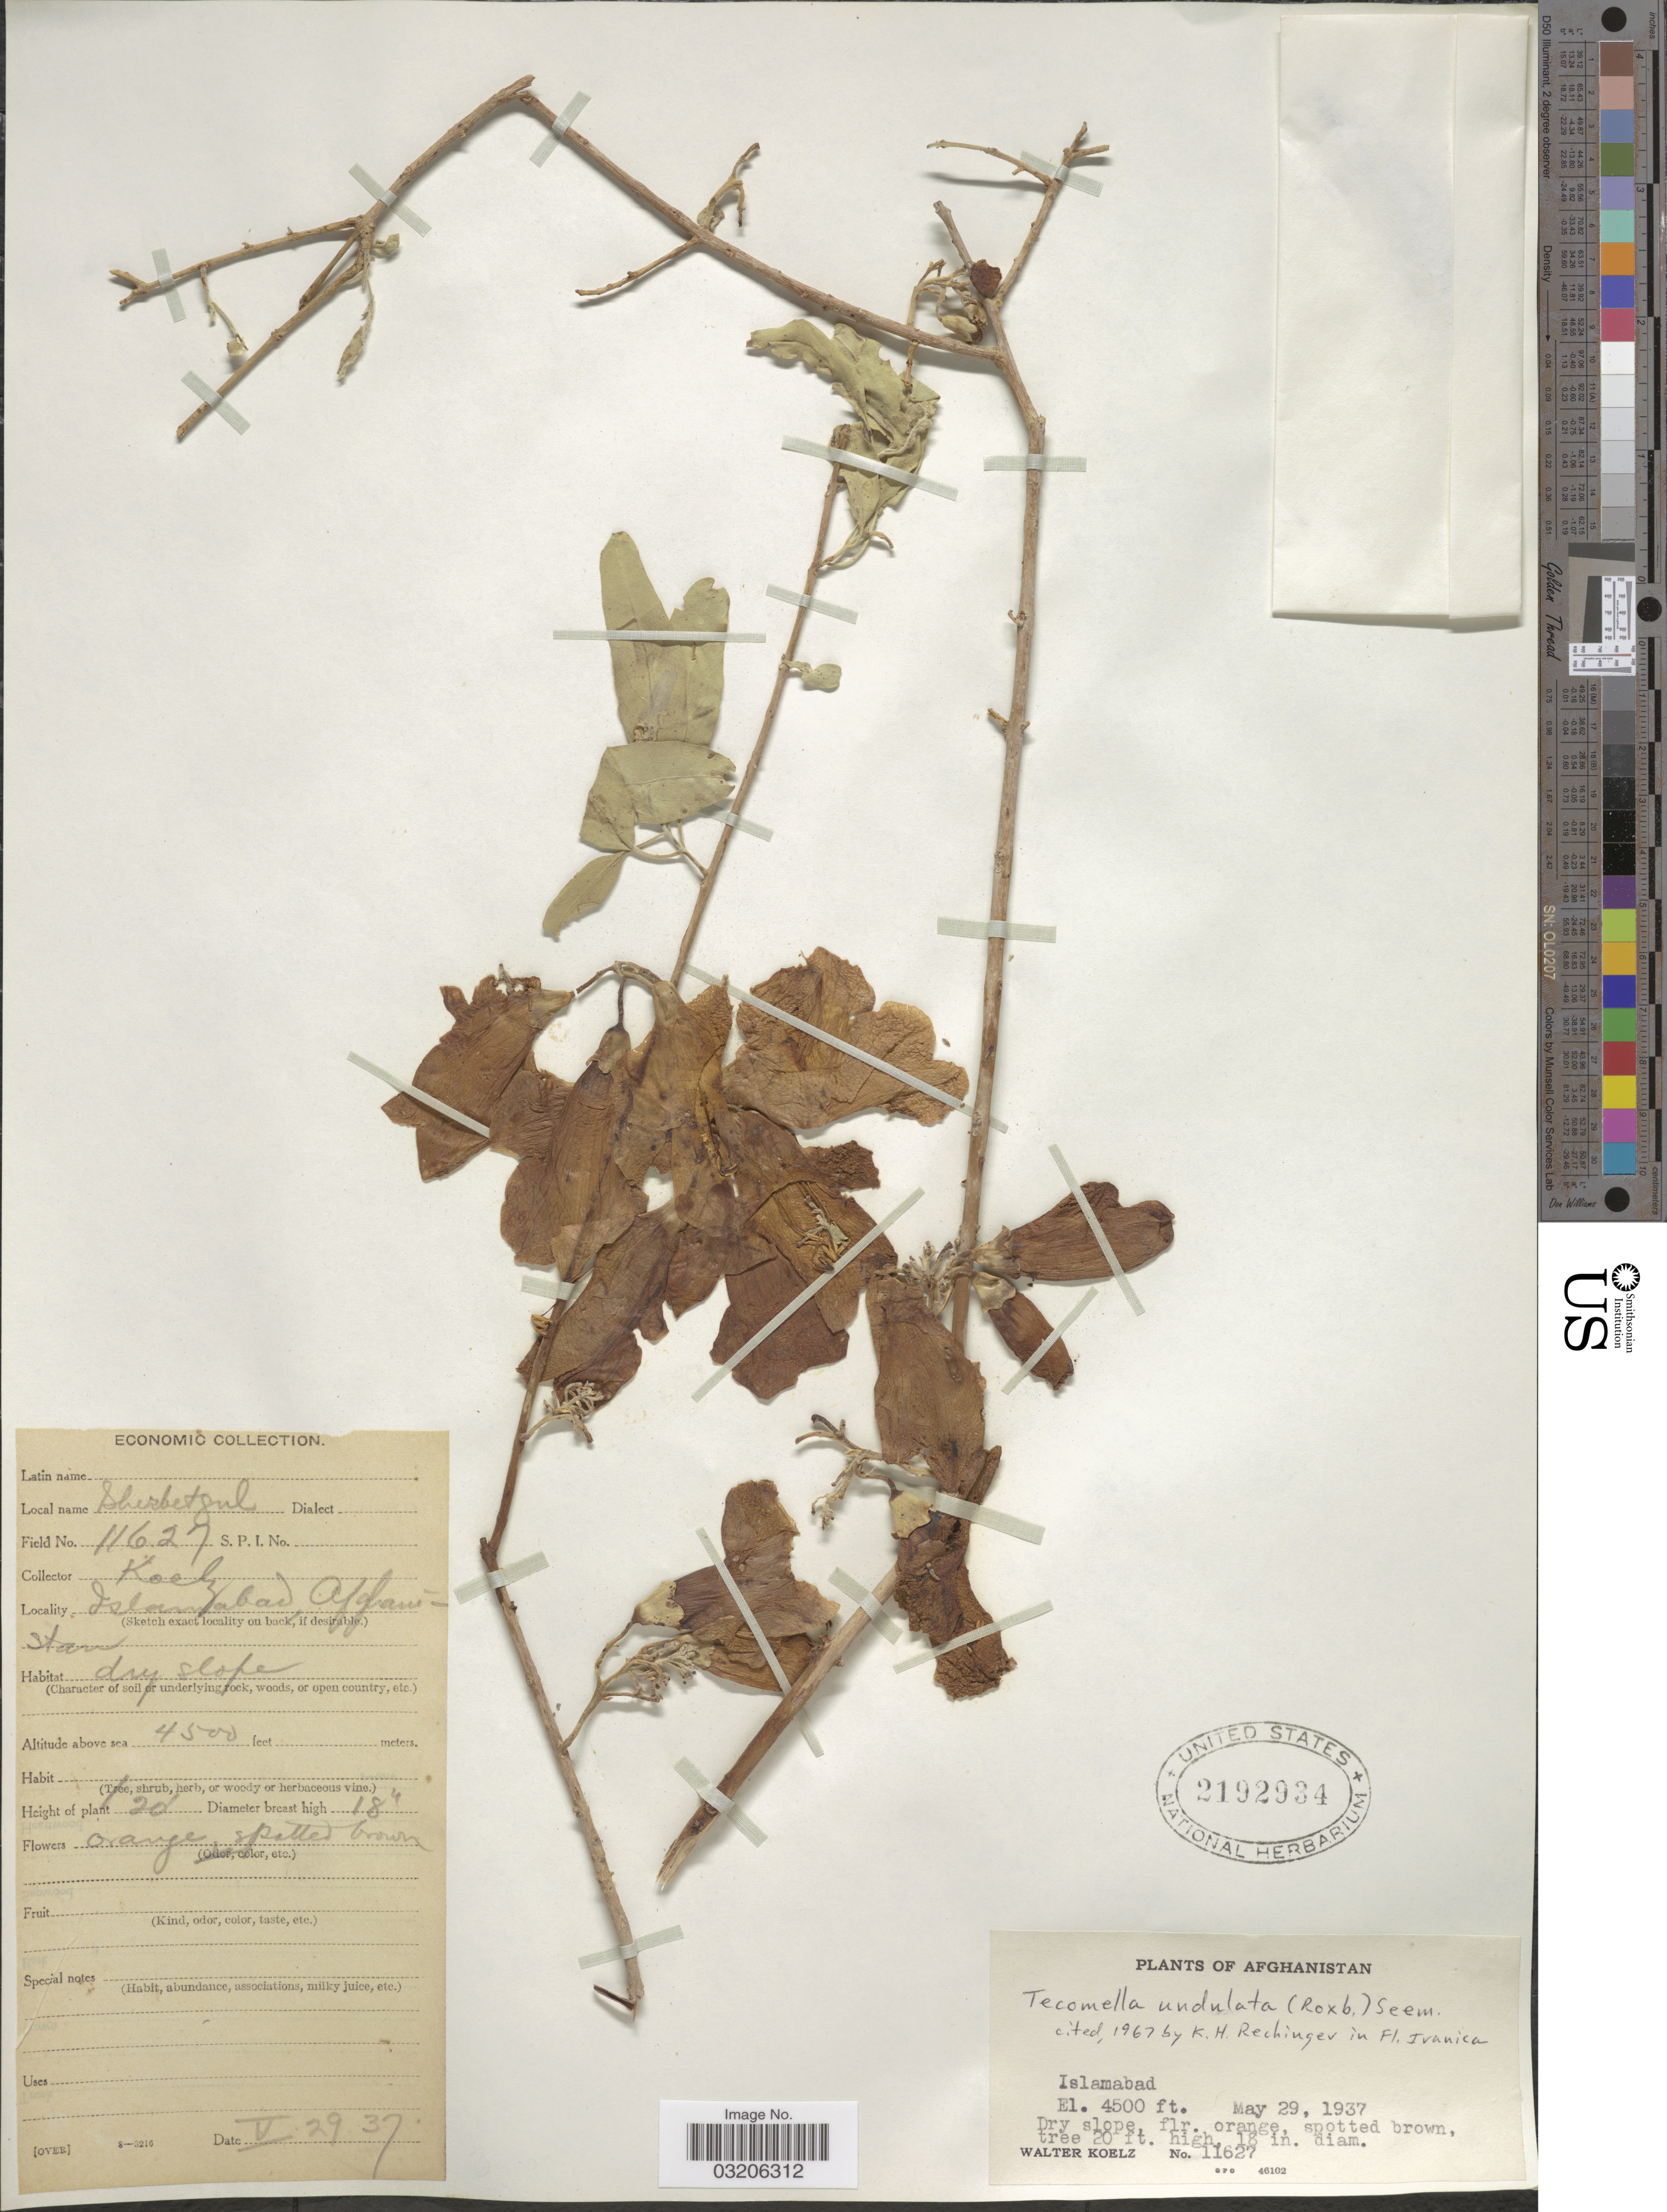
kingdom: Plantae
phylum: Tracheophyta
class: Magnoliopsida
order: Lamiales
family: Bignoniaceae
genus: Tecomella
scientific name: Tecomella undulata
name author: (Sm.) Seem.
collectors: W. N. Koelz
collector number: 11627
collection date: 1937-05-29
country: Afghanistan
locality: Islamabad.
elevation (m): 1372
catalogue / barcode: US 2192934